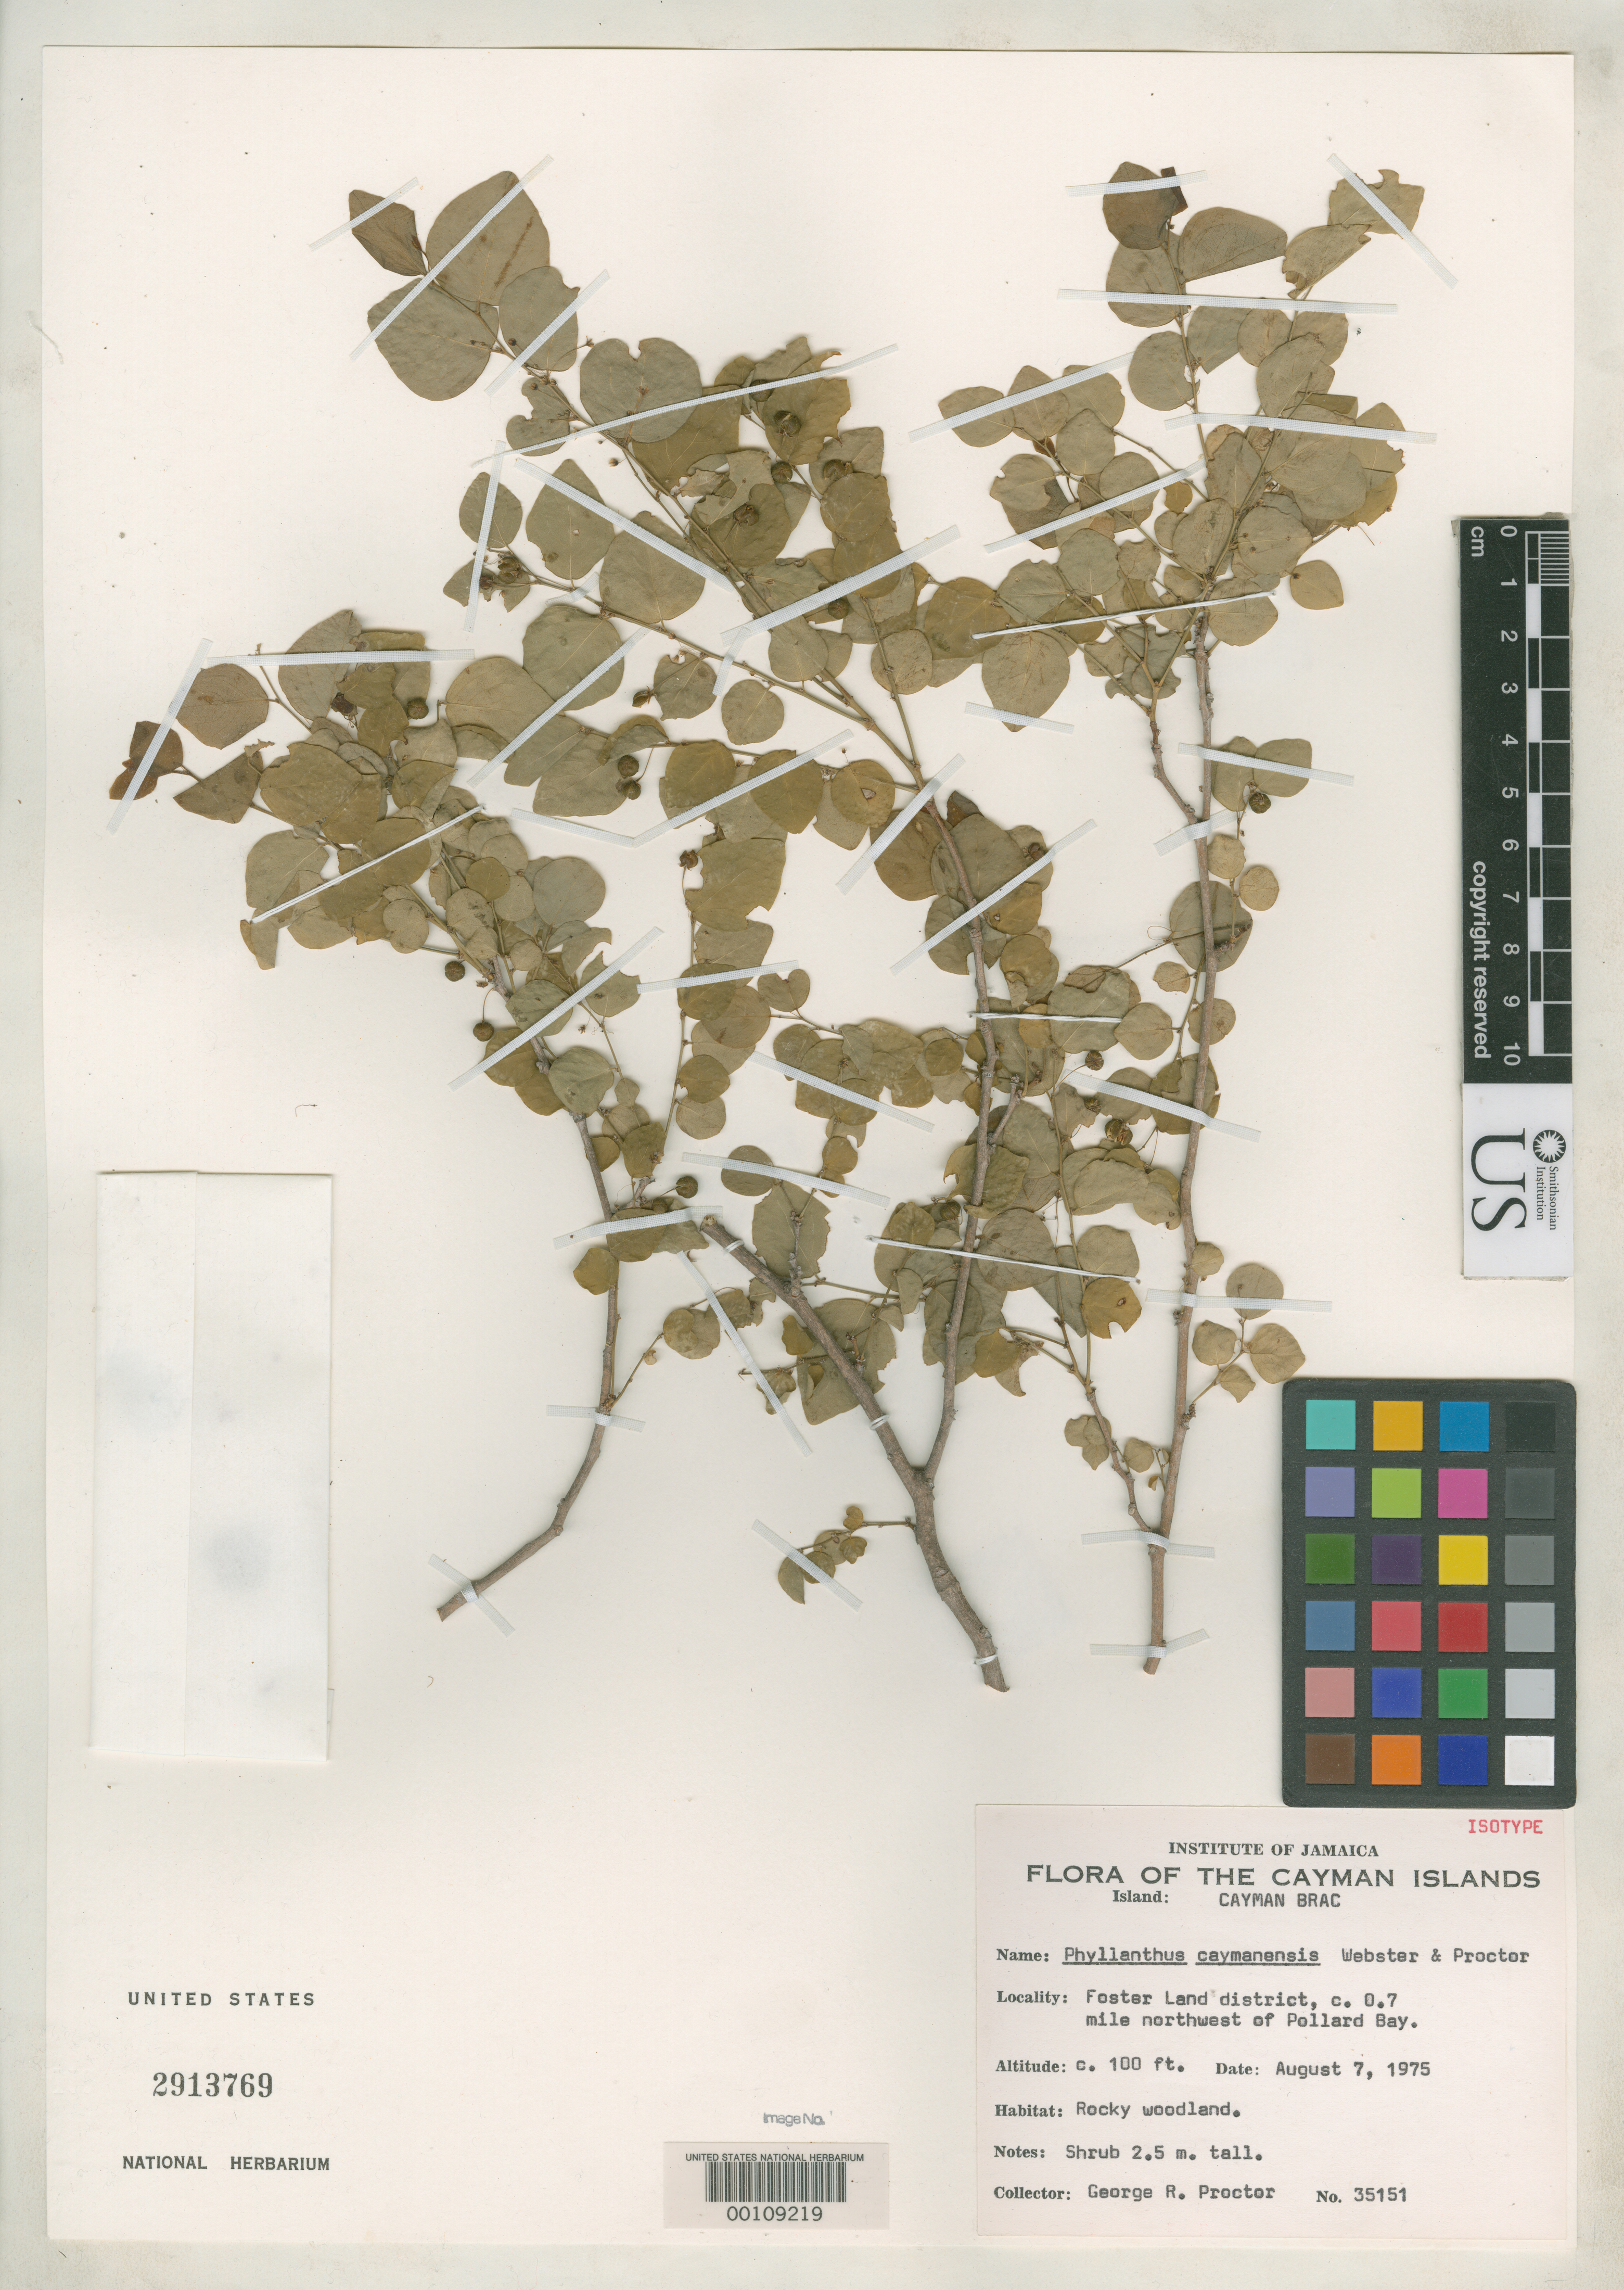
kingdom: Plantae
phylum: Tracheophyta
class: Magnoliopsida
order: Malpighiales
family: Phyllanthaceae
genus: Phyllanthus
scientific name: Phyllanthus caymanensis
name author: G.L. Webster & Proctor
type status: Isotype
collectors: G. R. Proctor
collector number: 35151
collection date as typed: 07 Aug 1975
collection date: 1975-08-07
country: Cayman Islands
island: Caymen Brac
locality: Foster Land Distr., 0.7 mi NW of Pollard Bay.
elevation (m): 30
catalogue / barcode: US 2913769